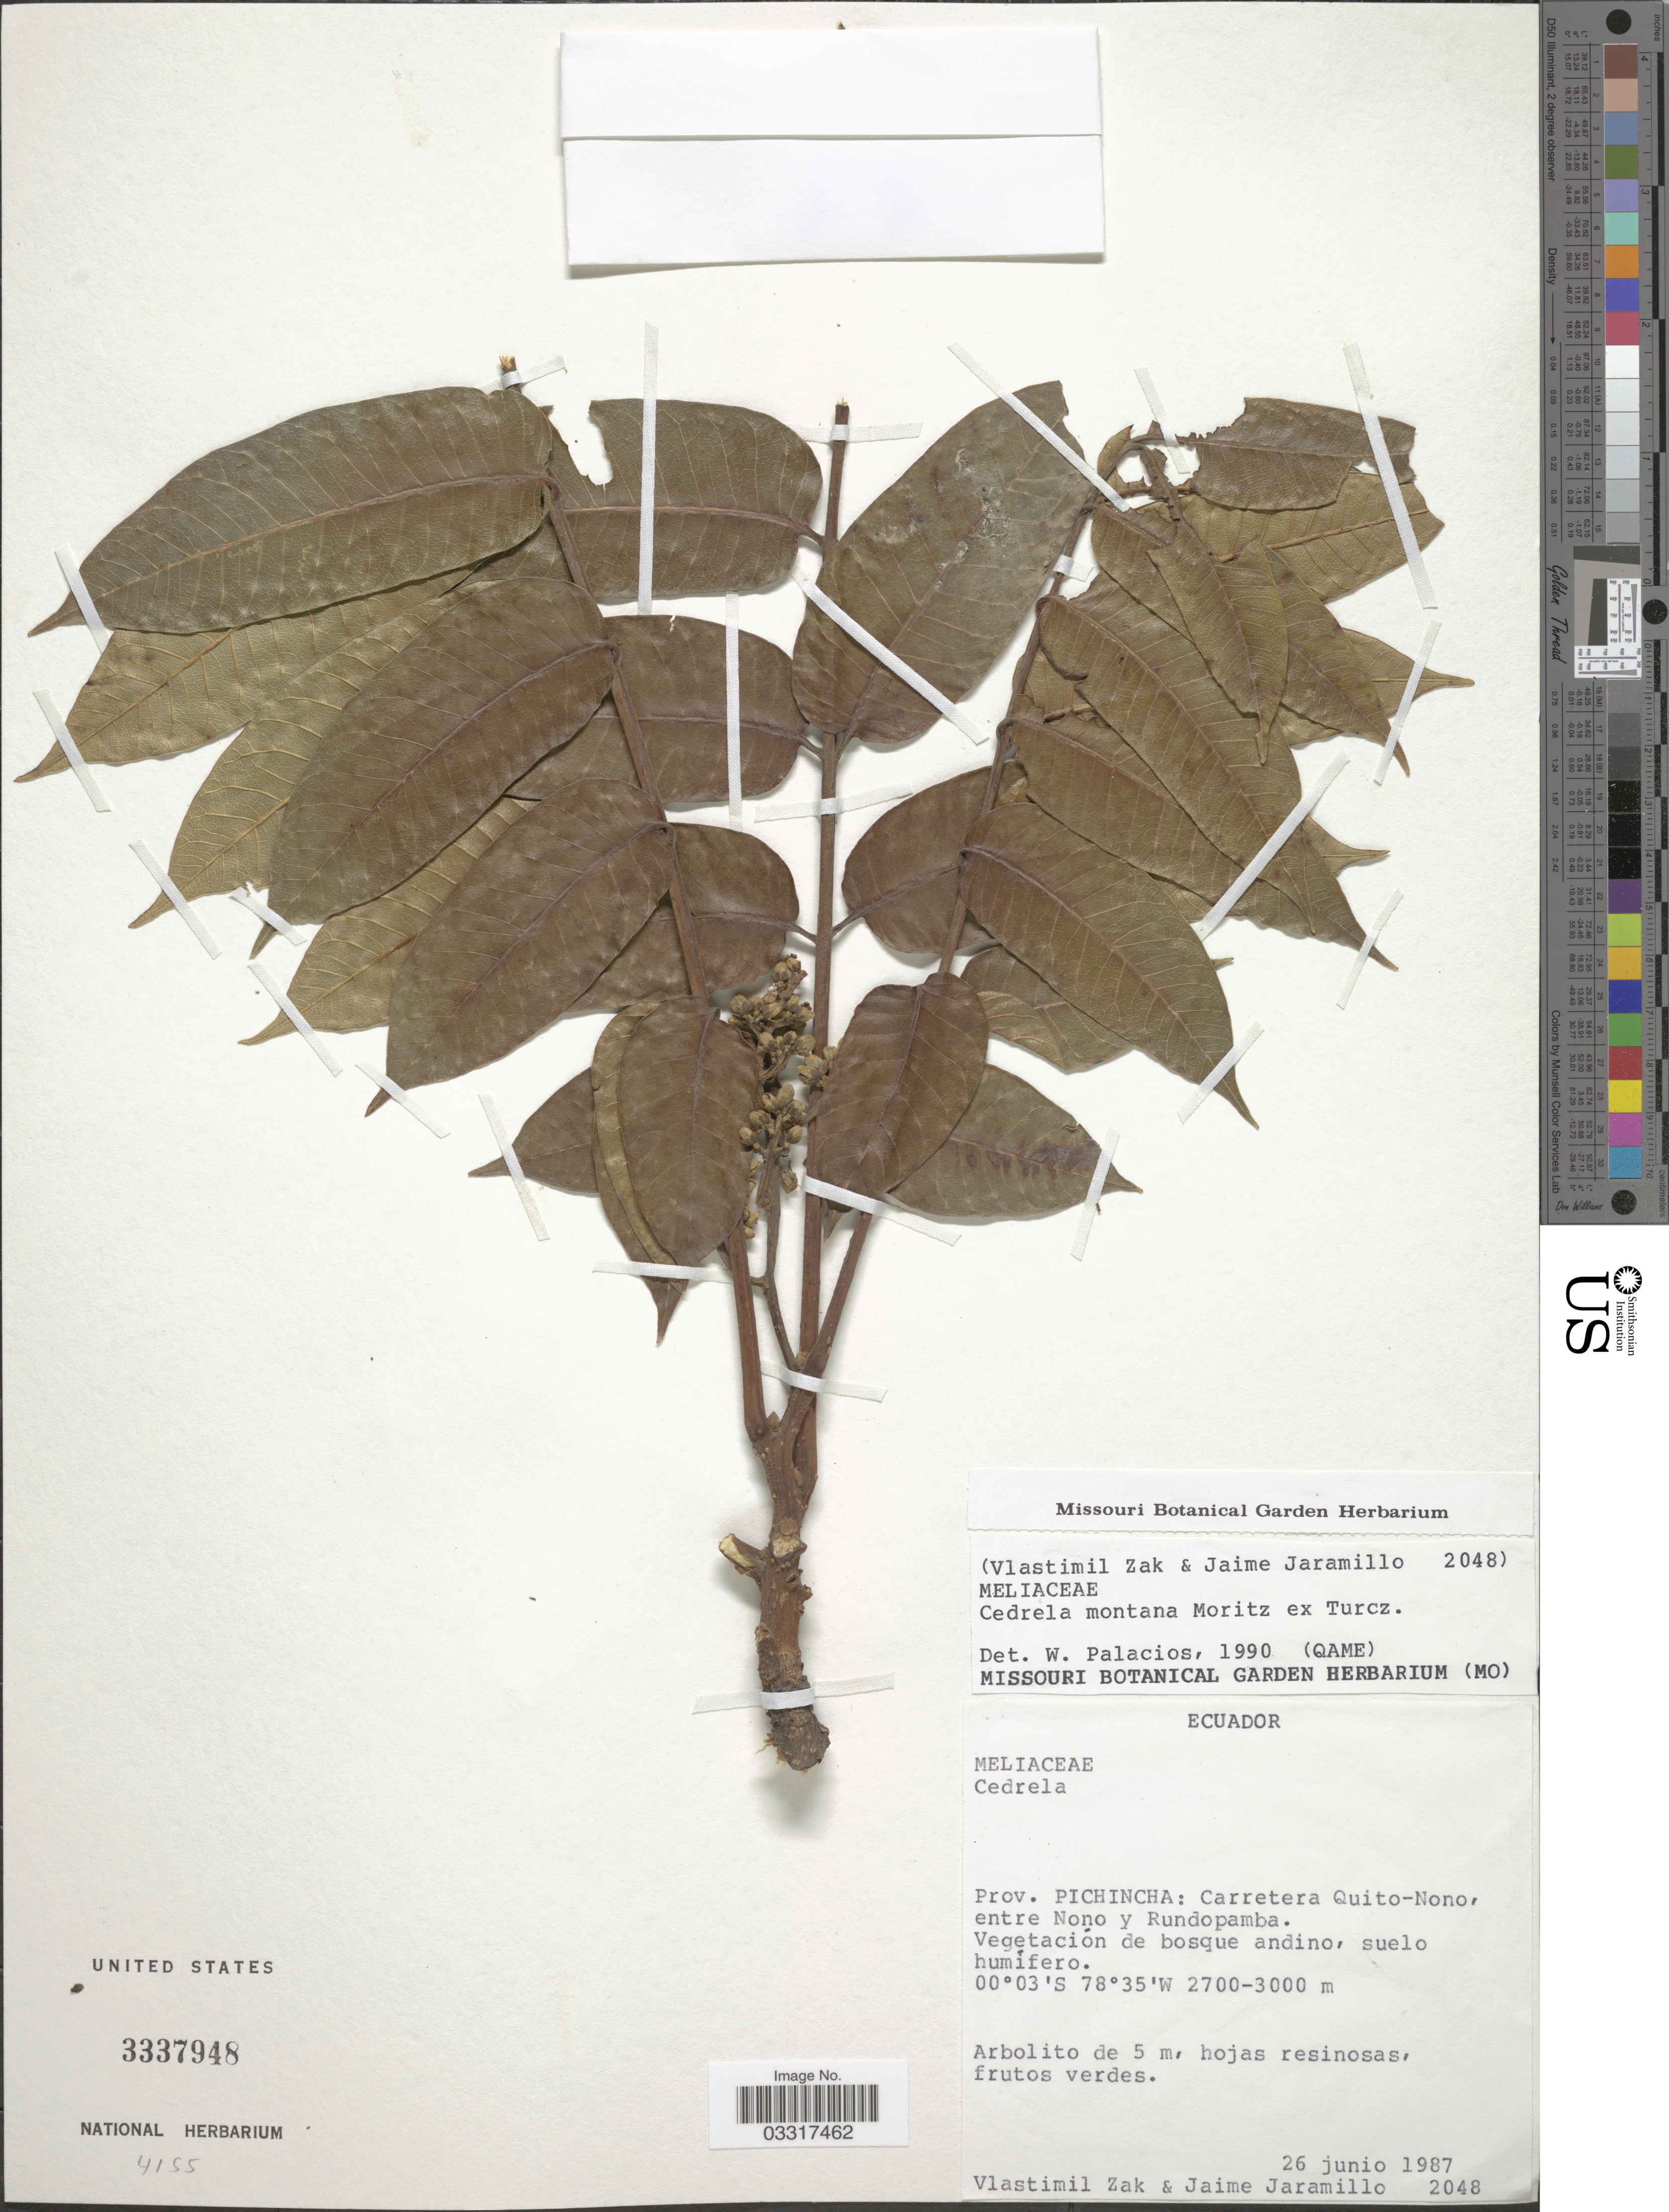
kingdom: Plantae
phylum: Tracheophyta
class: Magnoliopsida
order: Sapindales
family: Meliaceae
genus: Cedrela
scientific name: Cedrela montana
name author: Moritz ex Turcz.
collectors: V. Zak & J. Jaramillo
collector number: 2048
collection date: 1987-06-26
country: Ecuador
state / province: Pichincha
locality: Carretera Quito-Nono, entre Nono y Rundopamba.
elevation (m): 2700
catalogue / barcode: US 3337948